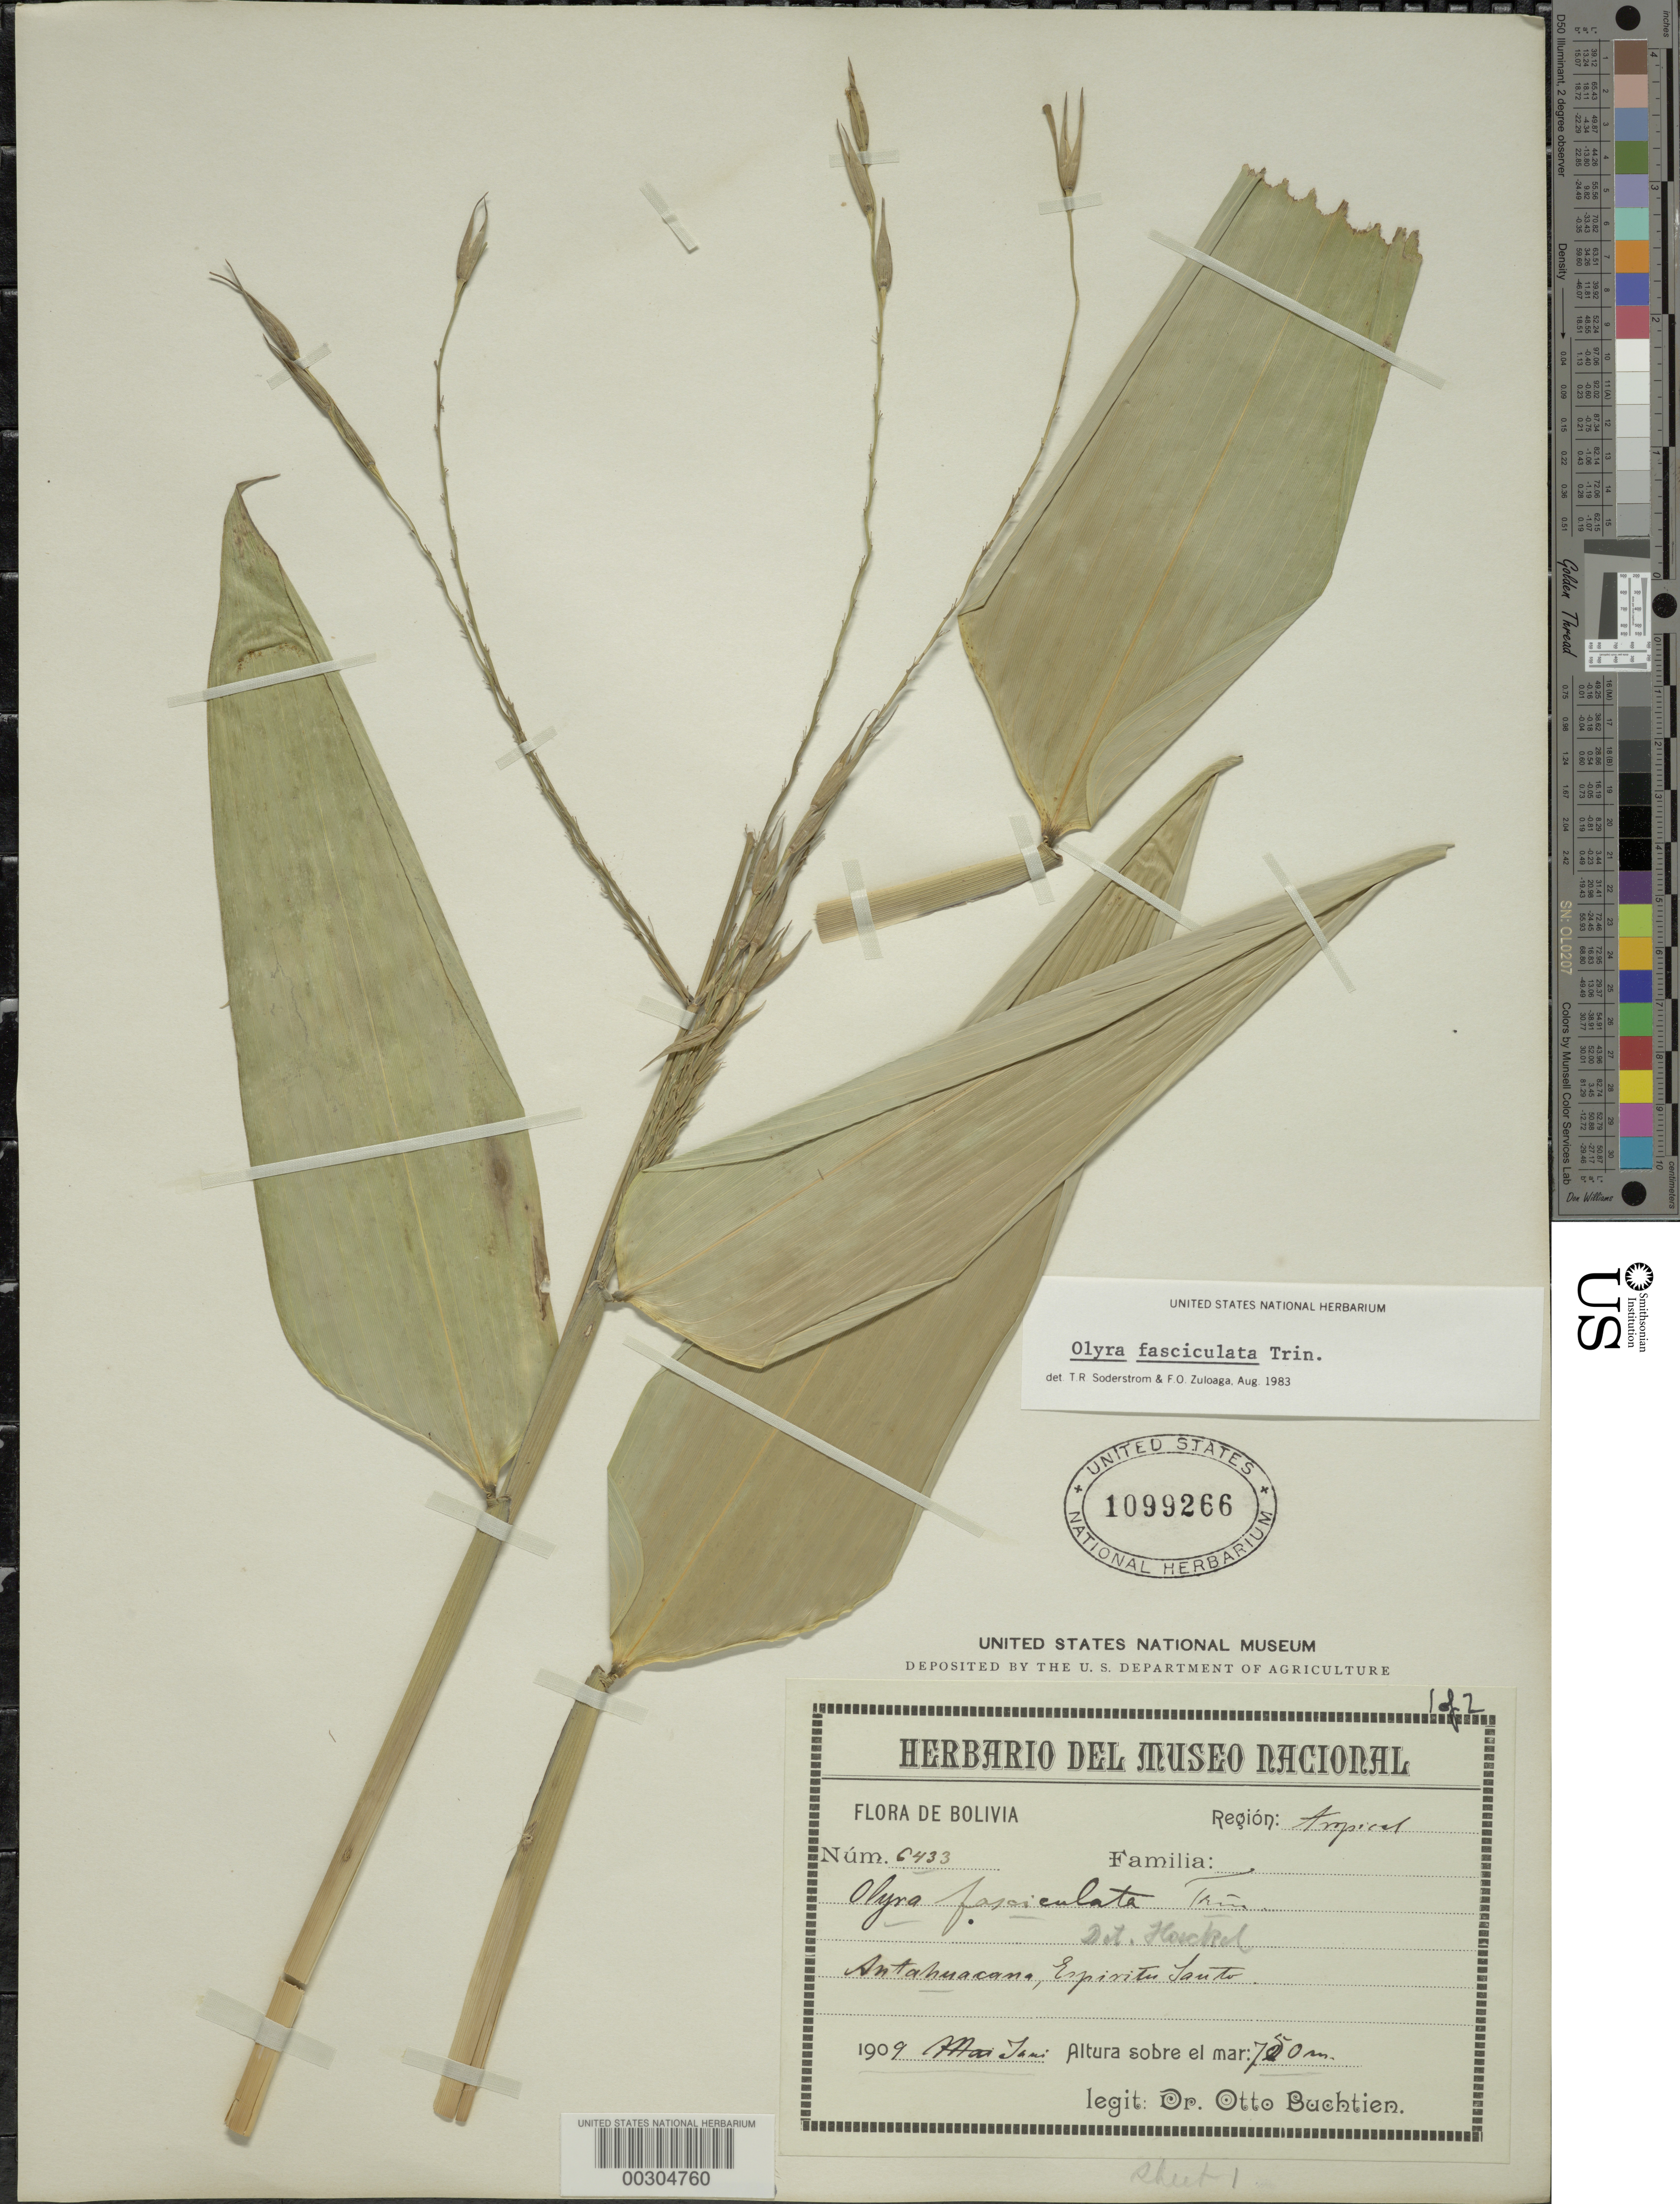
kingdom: Plantae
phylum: Tracheophyta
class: Liliopsida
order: Poales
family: Poaceae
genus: Olyra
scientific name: Olyra fasciculata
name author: Trin.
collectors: O. Buchtien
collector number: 6433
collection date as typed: Jun 1909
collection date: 1909-06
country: Bolivia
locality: Antahuacana, Espirito Santo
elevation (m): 750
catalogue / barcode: US 1099266